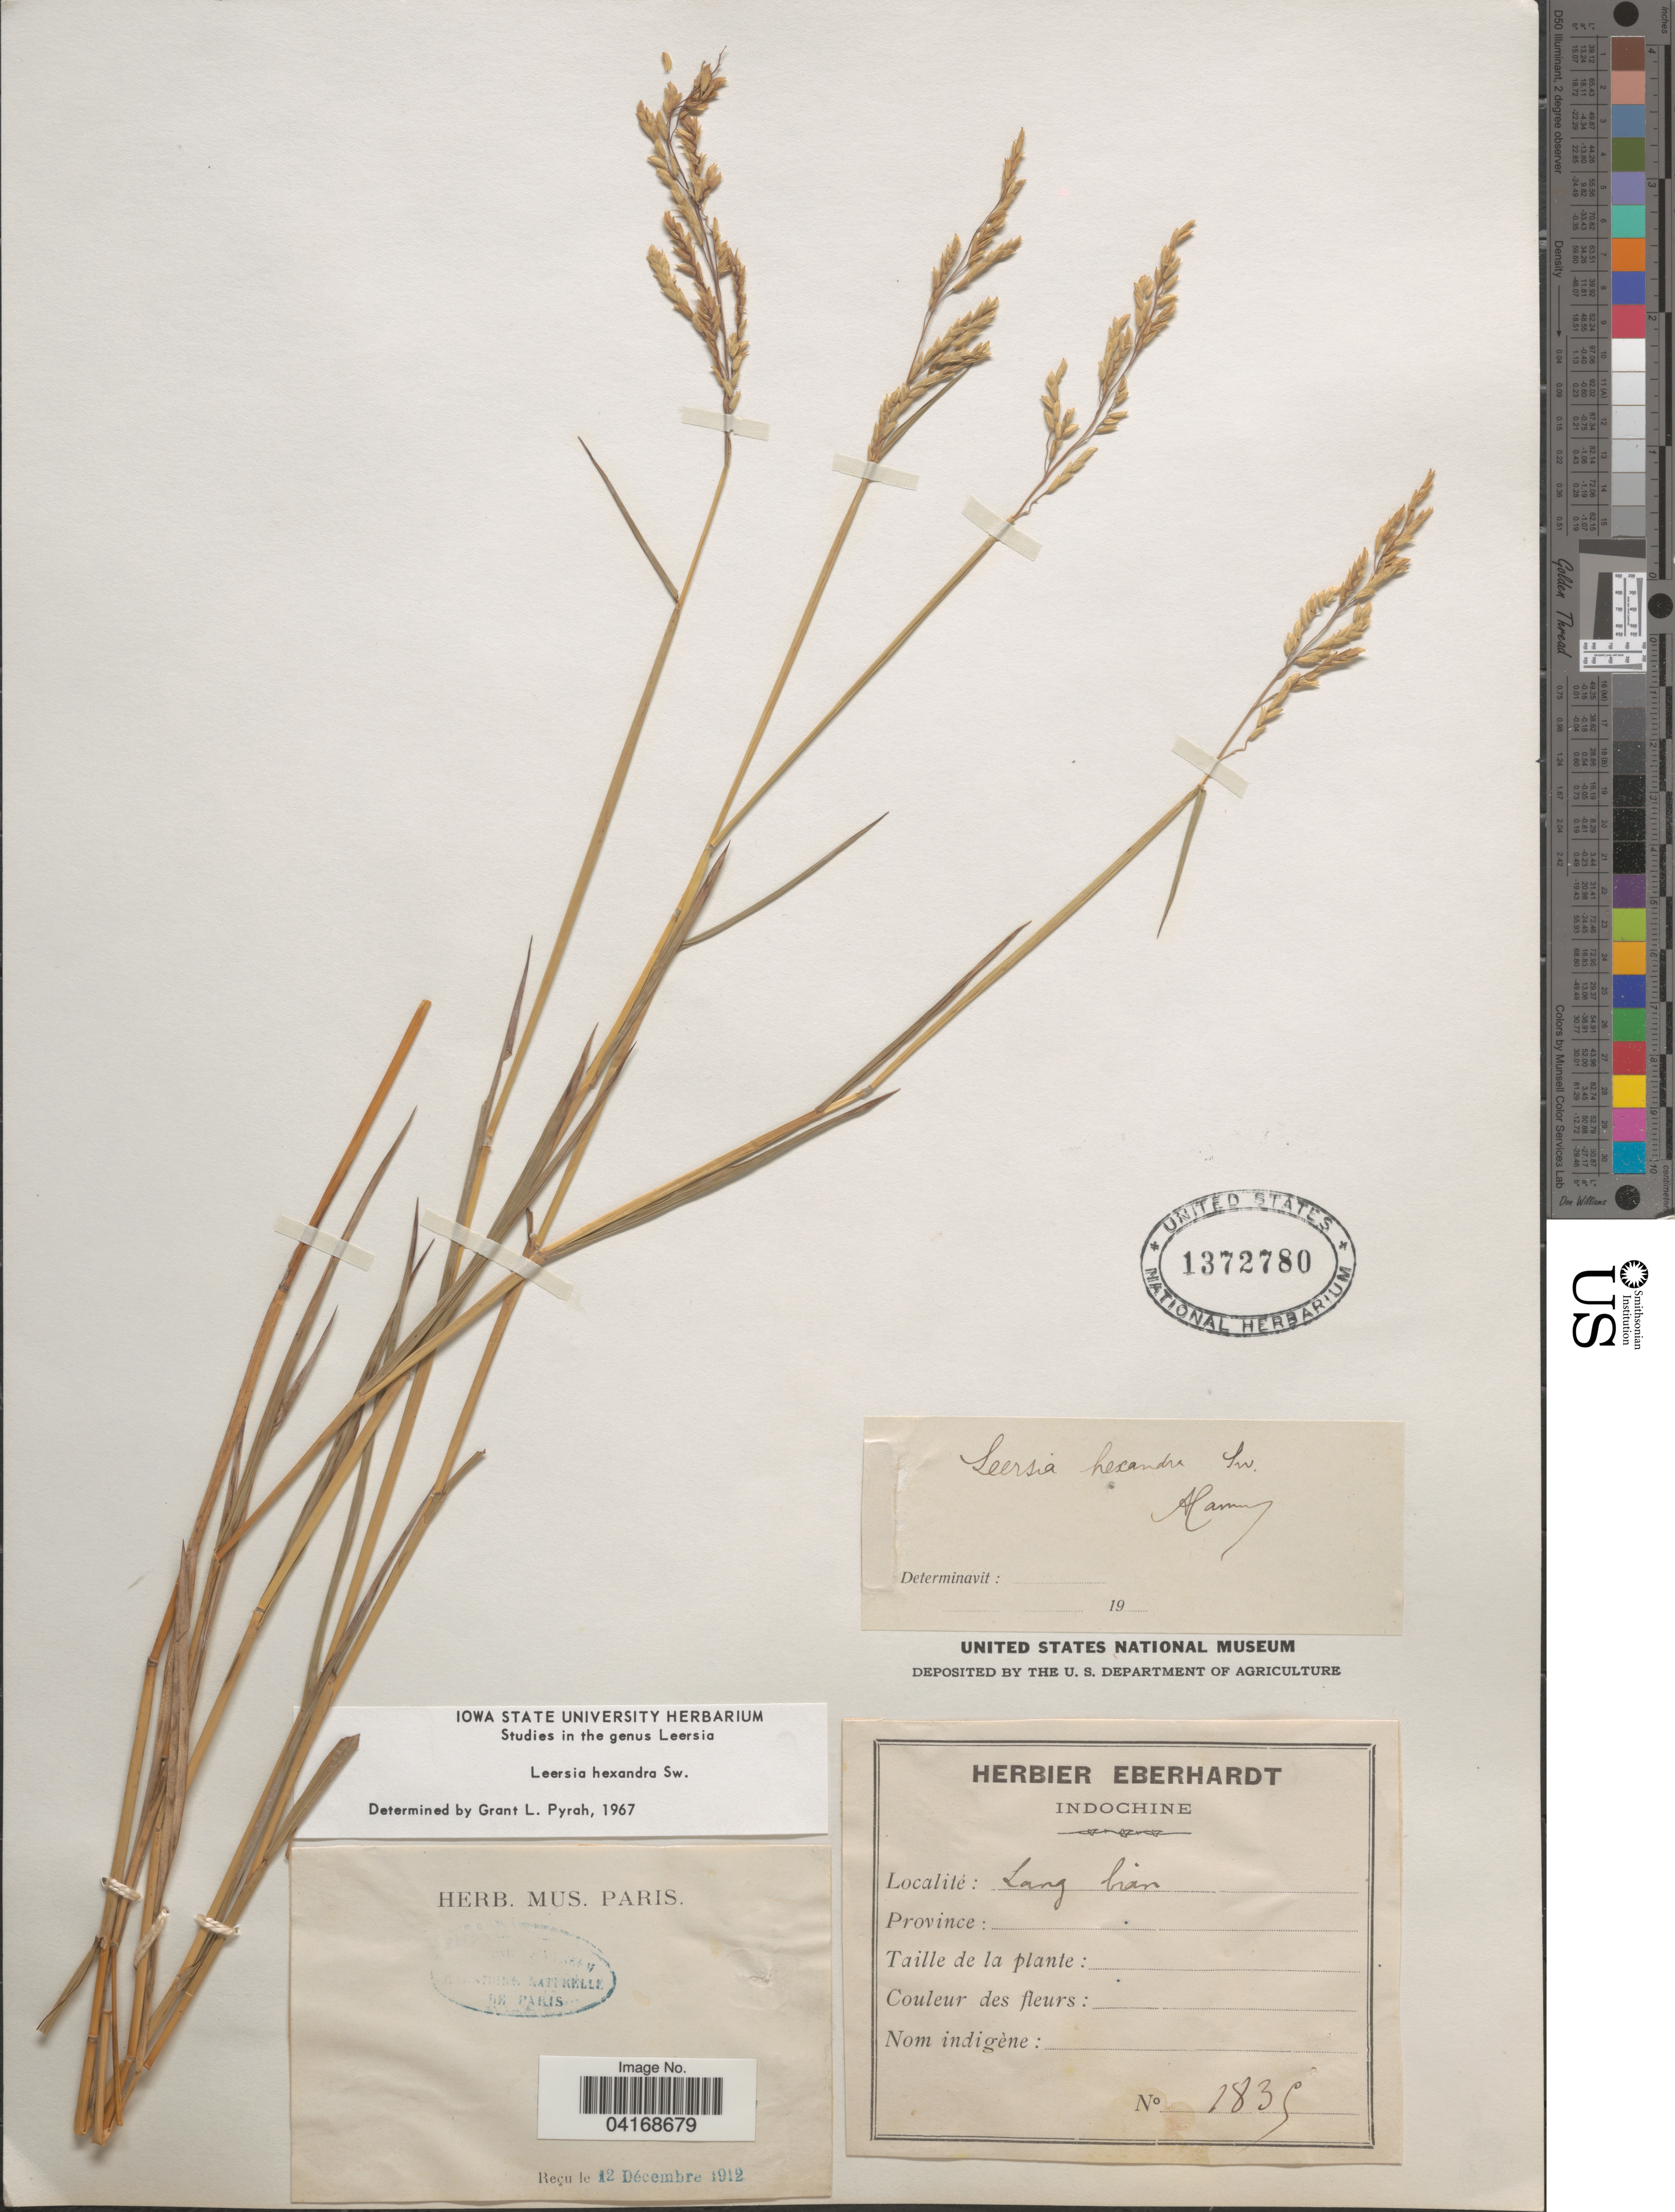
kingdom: Plantae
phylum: Tracheophyta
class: Liliopsida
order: Poales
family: Poaceae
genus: Leersia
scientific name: Leersia hexandra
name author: Sw.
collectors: ex herb. Eberhardt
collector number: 1835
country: Vietnam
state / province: Lam Dong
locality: Indochine. Lang Bian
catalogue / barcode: US 1372780